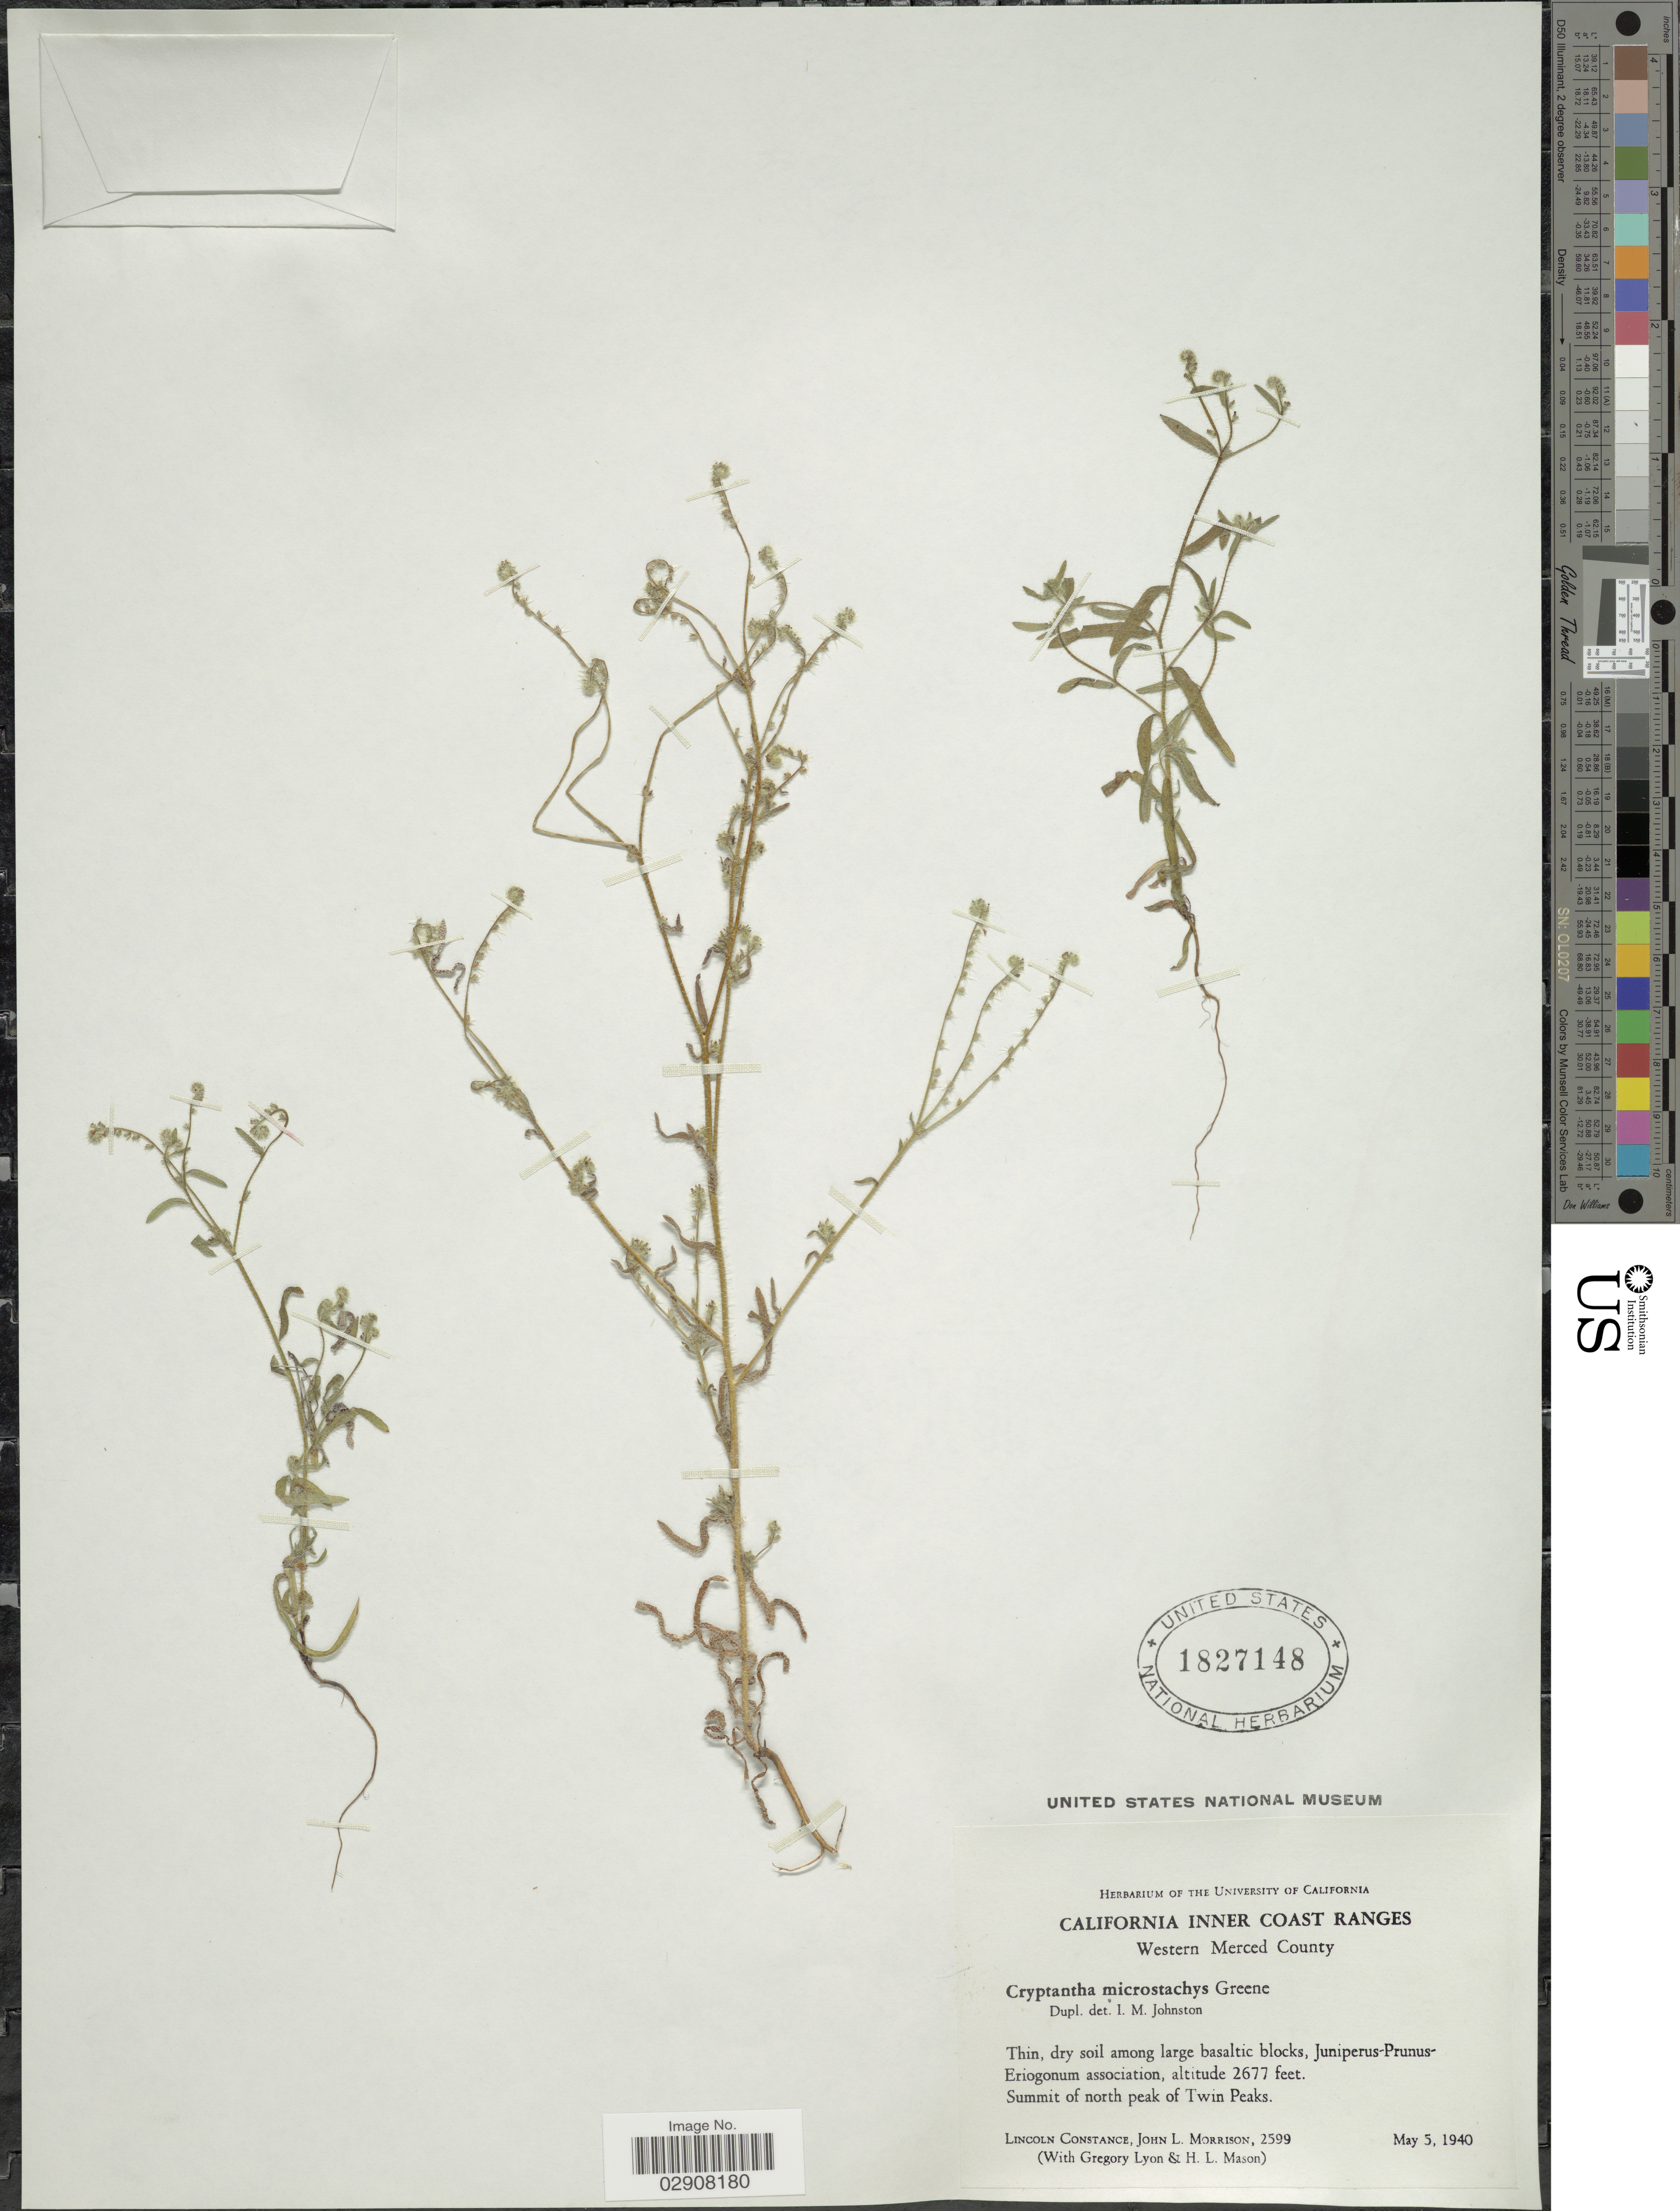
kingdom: Plantae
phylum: Tracheophyta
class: Magnoliopsida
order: Boraginales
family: Boraginaceae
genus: Cryptantha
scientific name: Cryptantha microstachys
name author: (Greene ex A. Gray) Greene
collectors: L. Constance, J. Morrison, G. Lyon & H. L. Mason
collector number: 2599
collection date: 1940-05-05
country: United States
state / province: California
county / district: Merced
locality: California Inner Coast Ranges. Western Merced County. Summit of north peak of Twin Peaks.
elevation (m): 816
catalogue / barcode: US 1827148